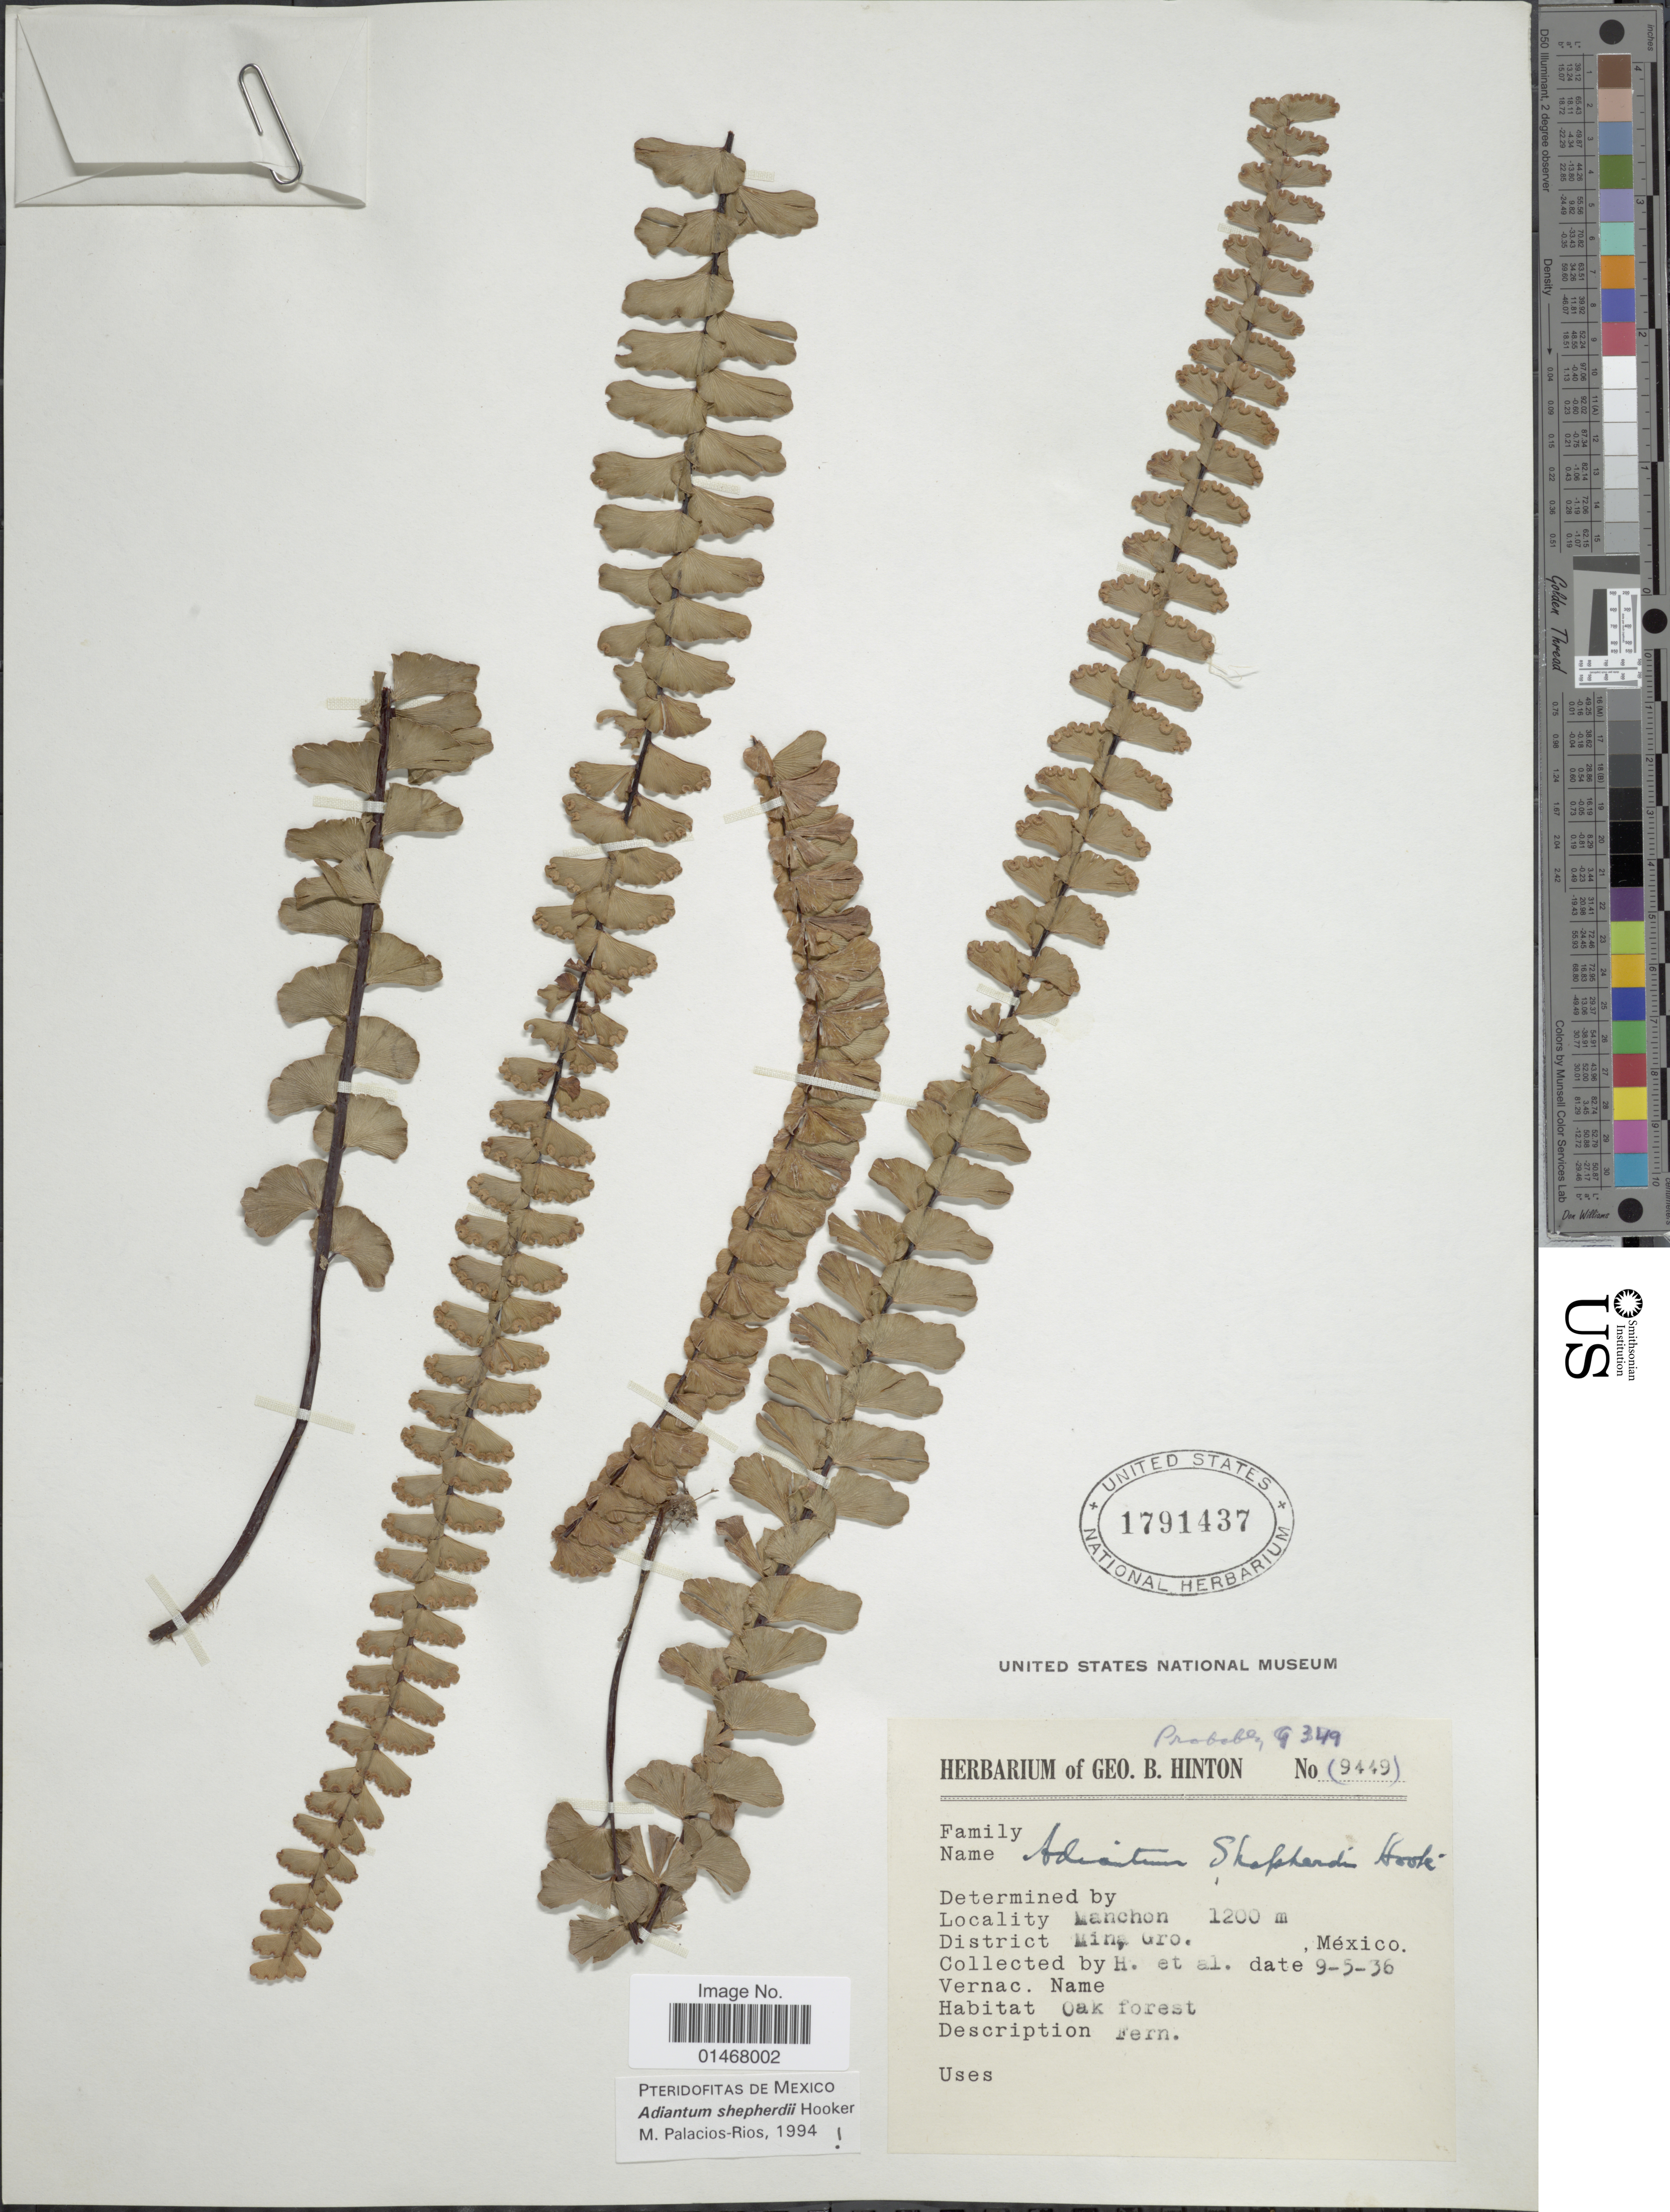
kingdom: Plantae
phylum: Tracheophyta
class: Polypodiopsida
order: Polypodiales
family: Pteridaceae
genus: Adiantum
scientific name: Adiantum shepherdii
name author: Hook.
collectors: G. B. Hinton & et al.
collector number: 9449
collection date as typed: Transcribed d/m/y: 5/9/36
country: Mexico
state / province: Guerrero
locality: Manchon, District Mina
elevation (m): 1200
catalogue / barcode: US 1791437